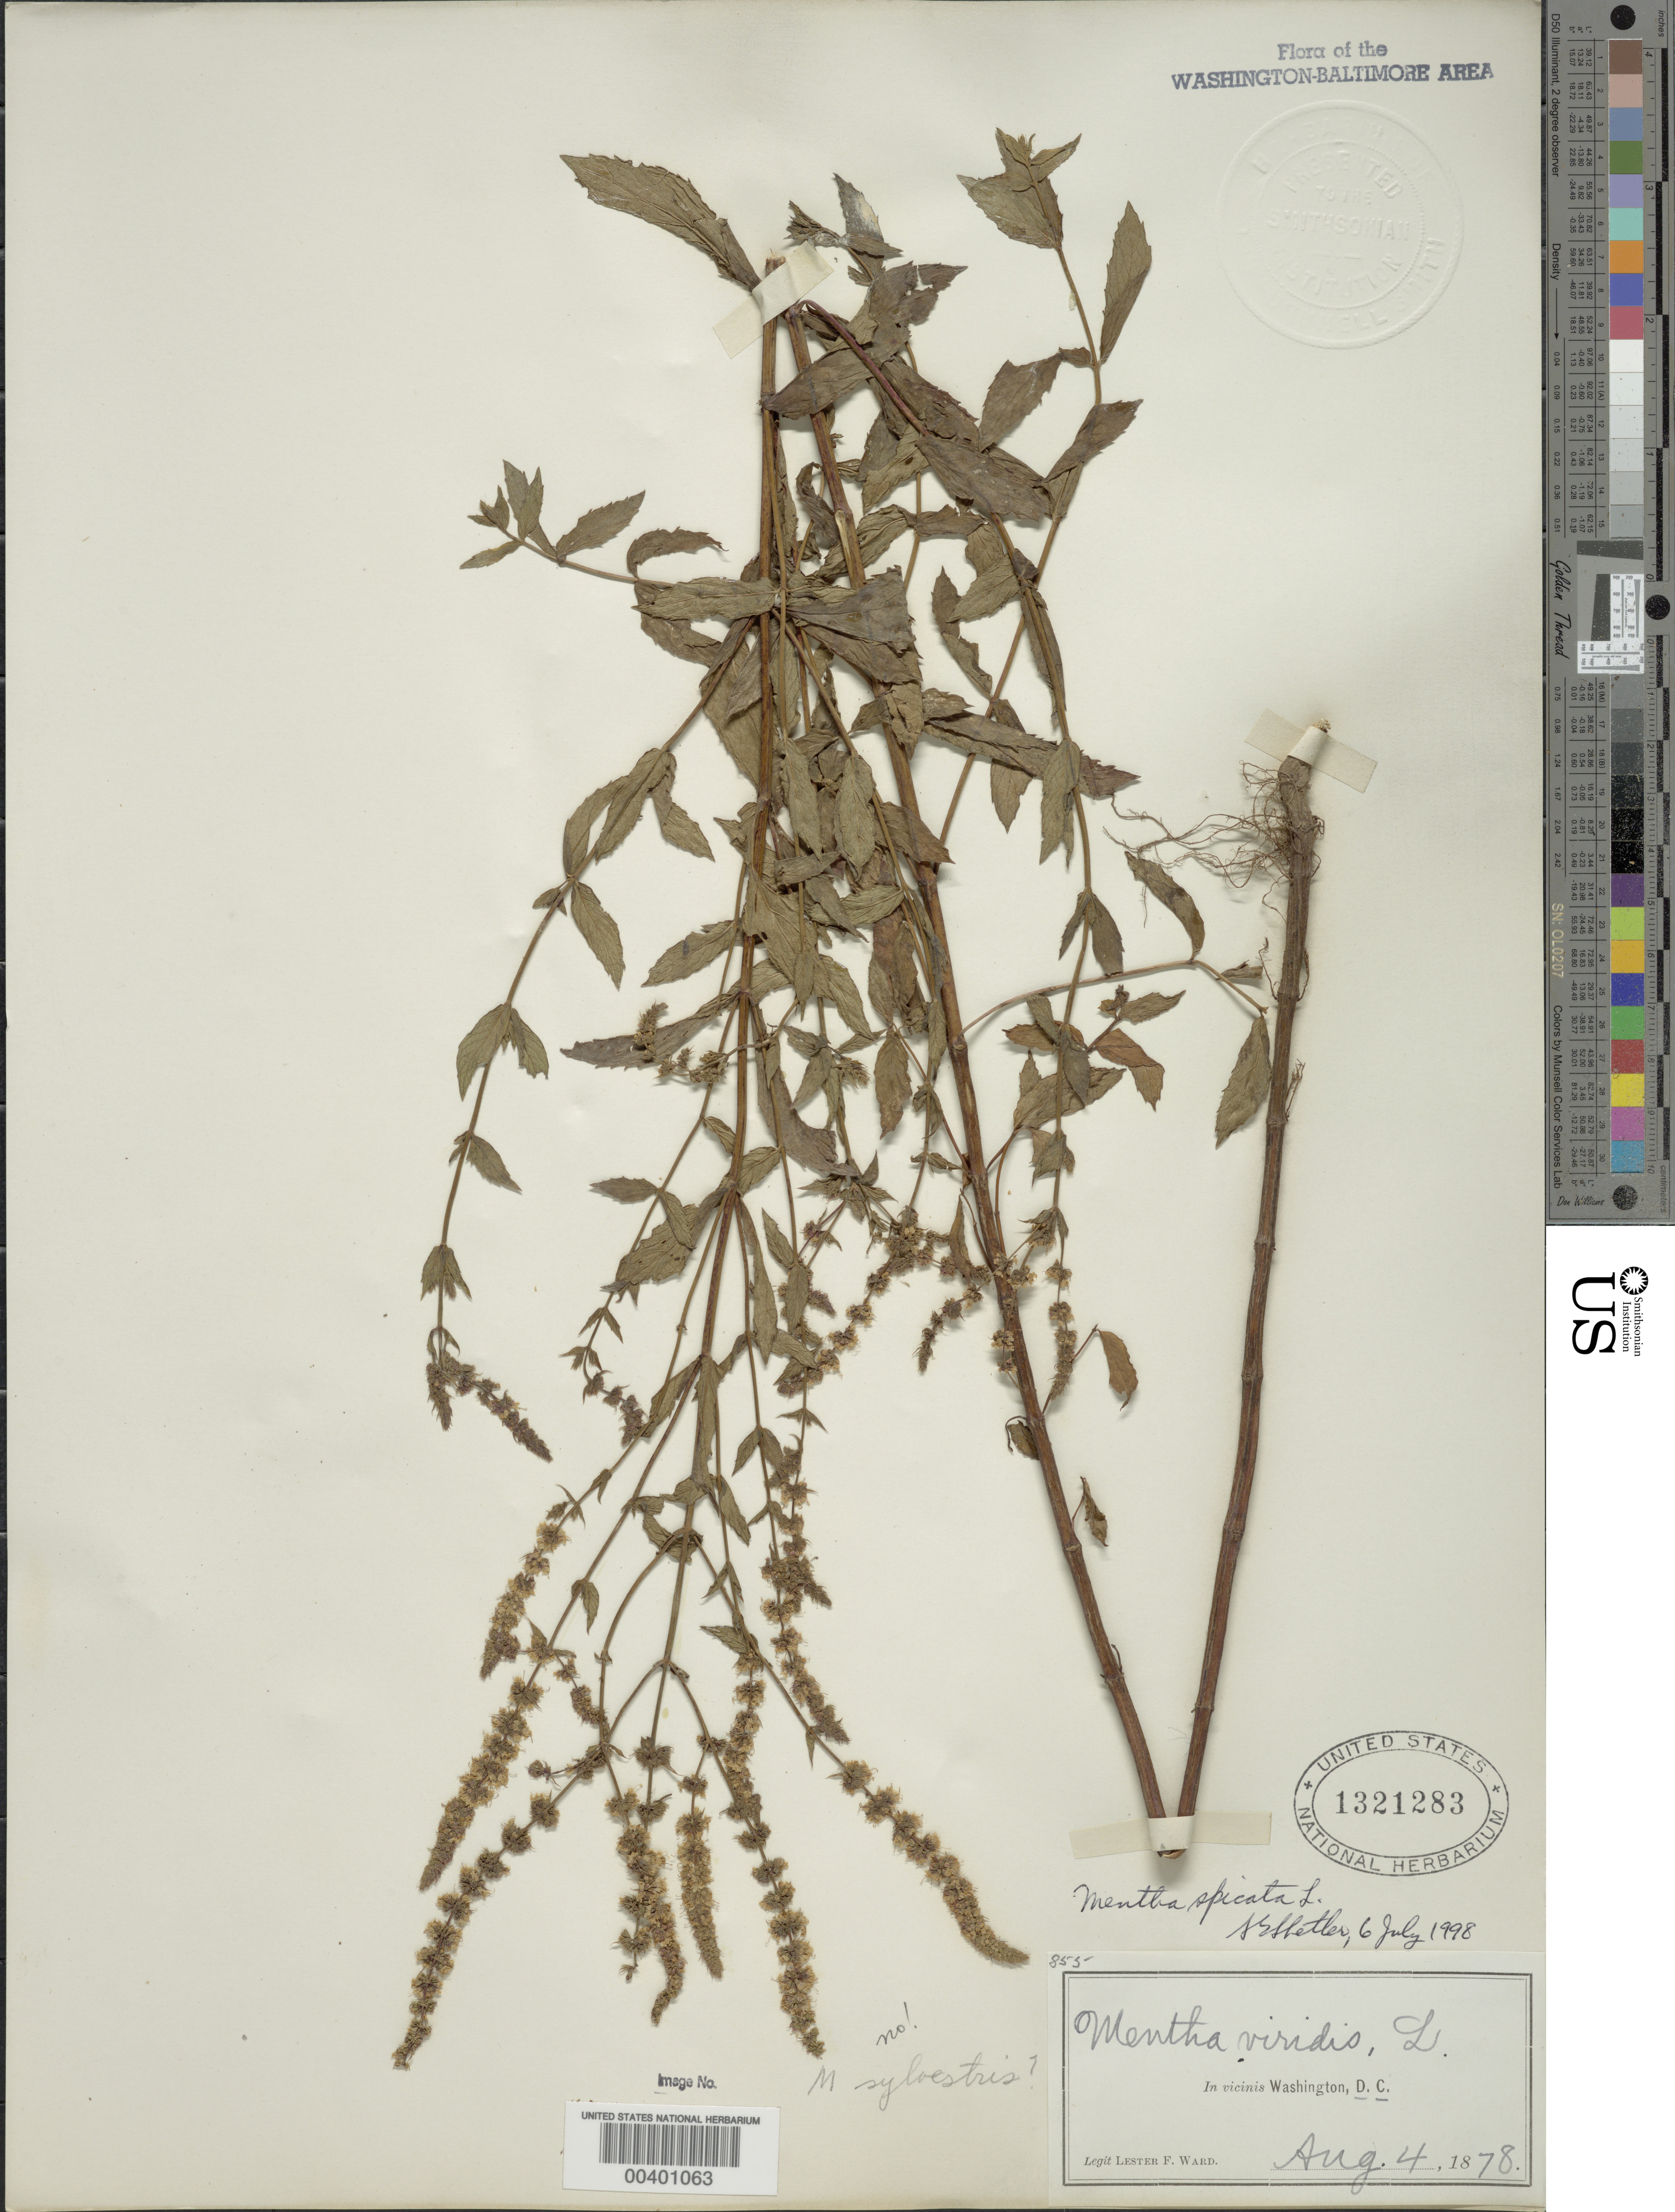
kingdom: Plantae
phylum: Tracheophyta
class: Magnoliopsida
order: Lamiales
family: Lamiaceae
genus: Mentha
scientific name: Mentha spicata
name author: L.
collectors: L. F. Ward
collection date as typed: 04 Aug 1878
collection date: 1878-08-04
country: United States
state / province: District of Columbia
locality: Washington DC area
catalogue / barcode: US 1321283